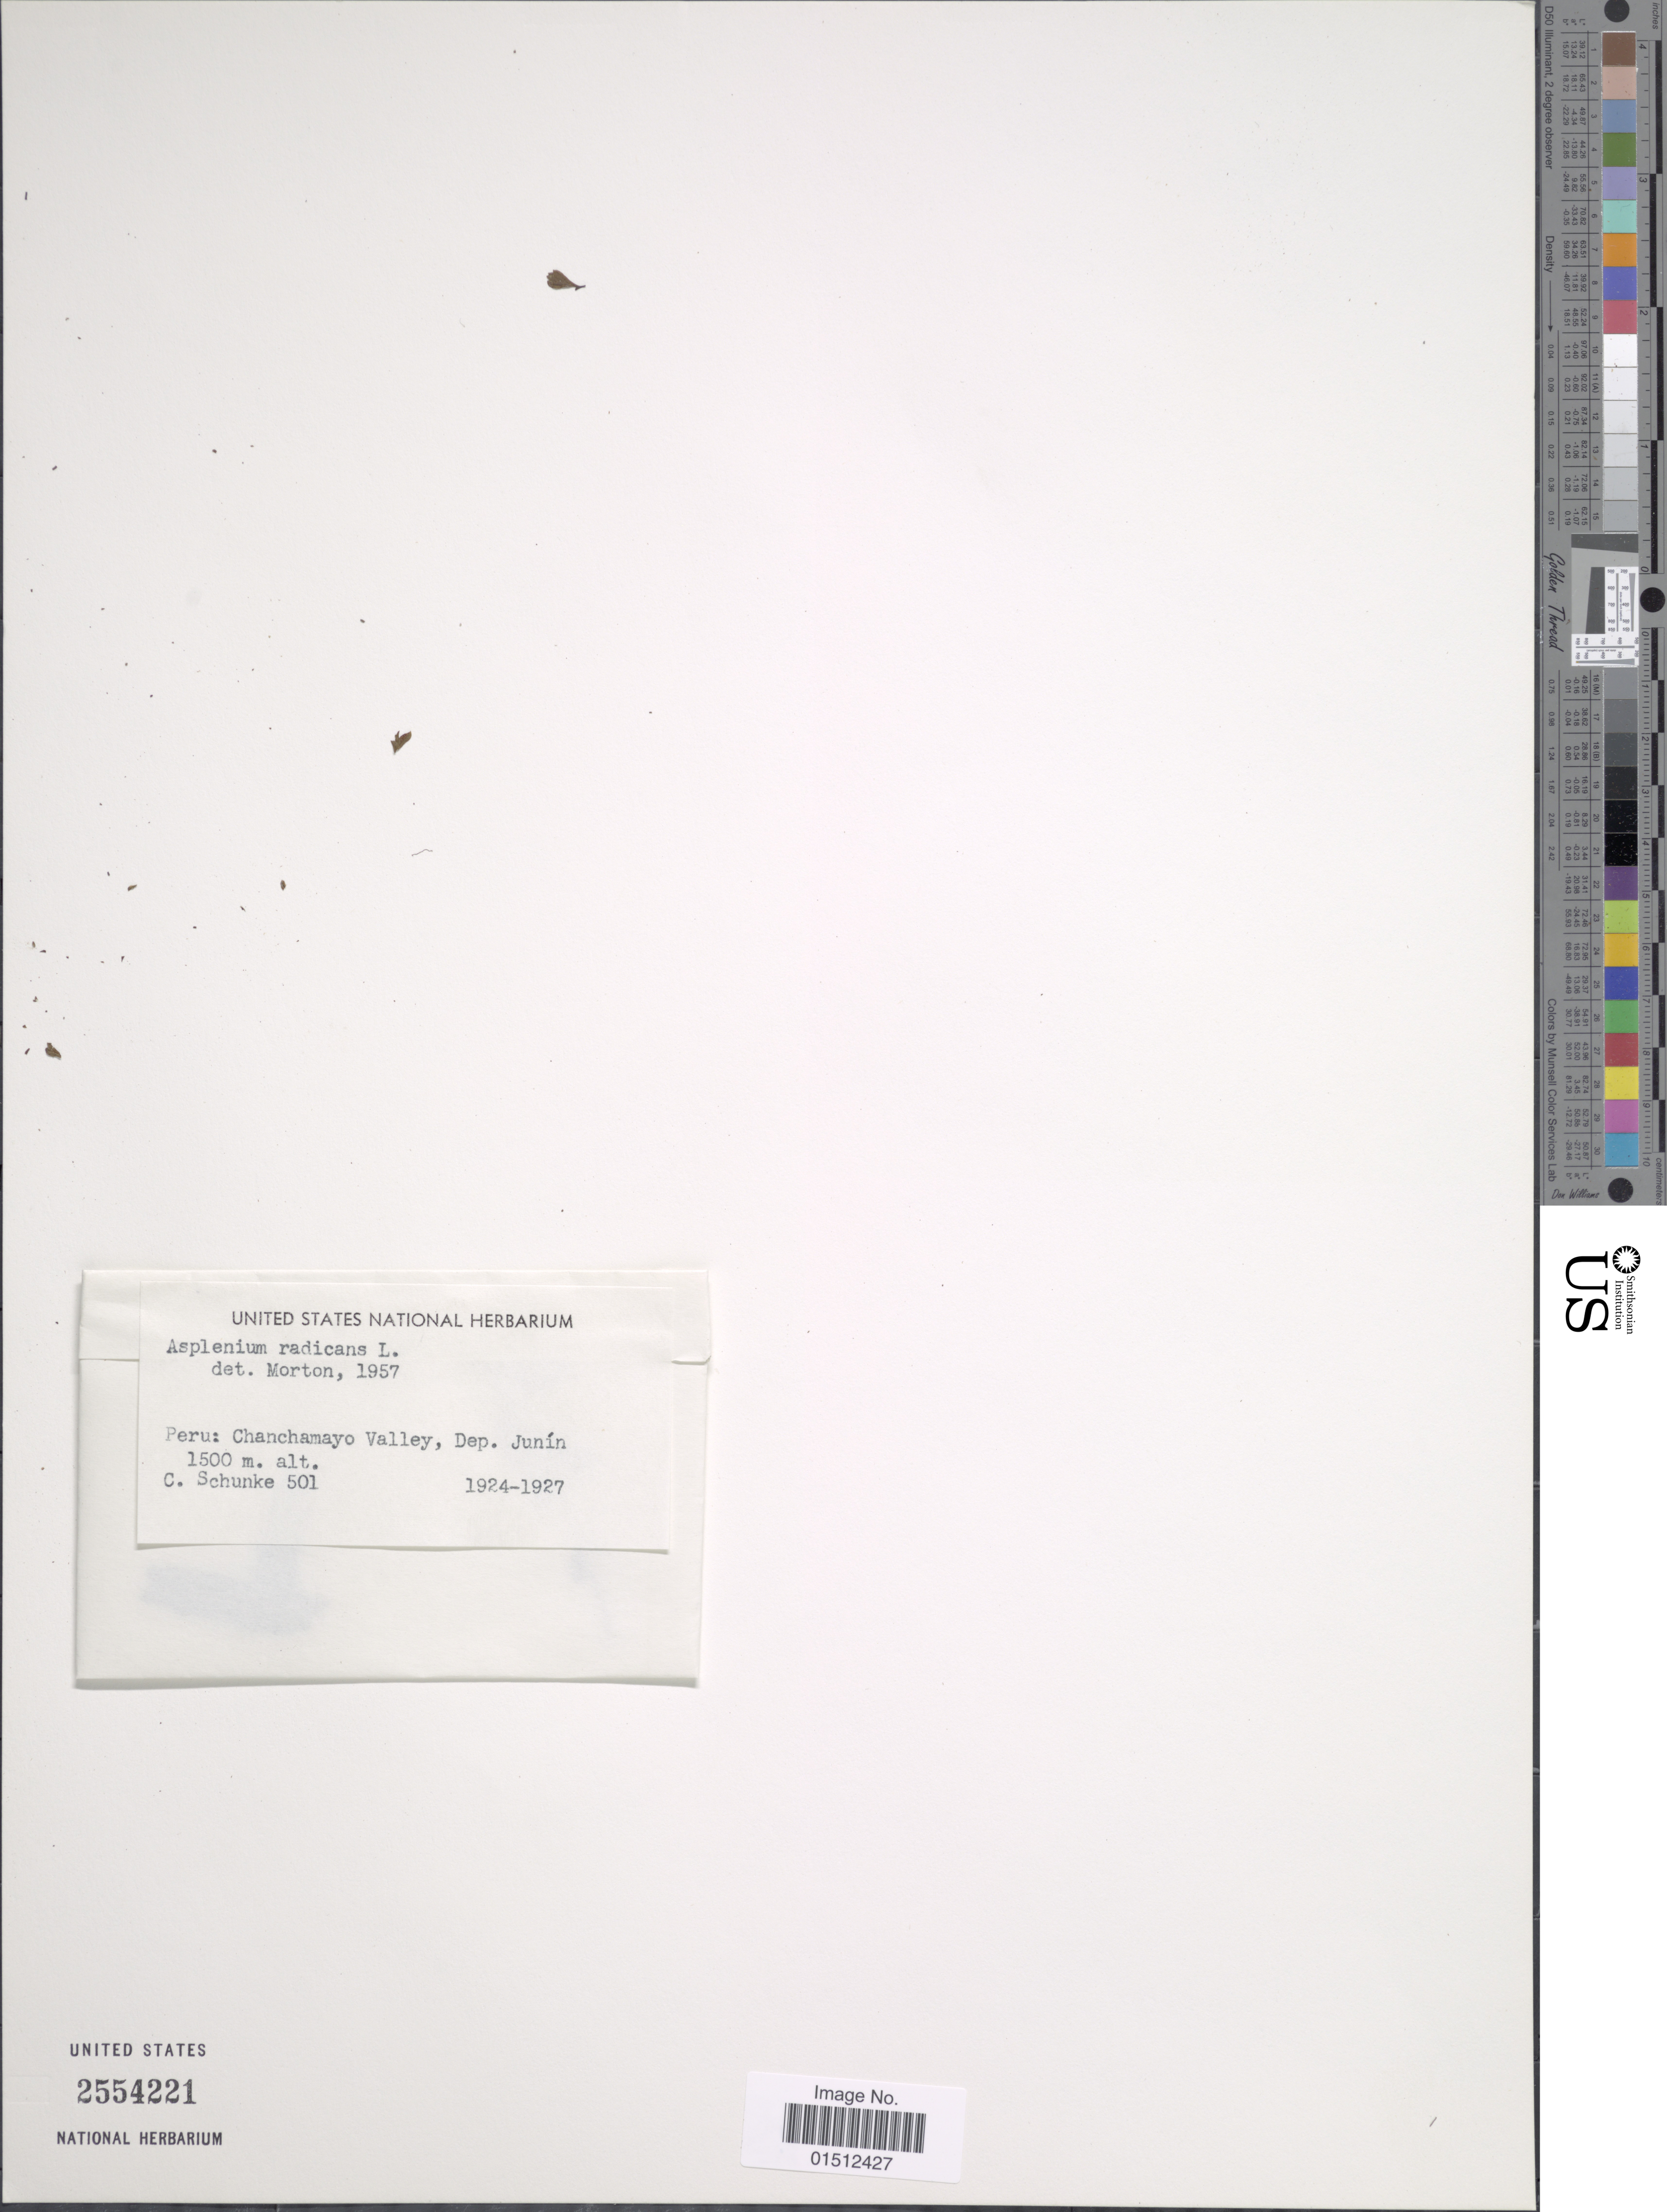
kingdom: Plantae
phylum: Tracheophyta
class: Polypodiopsida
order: Polypodiales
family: Aspleniaceae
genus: Asplenium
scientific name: Asplenium radicans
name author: L.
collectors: C. Schunke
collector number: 501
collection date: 1924/1927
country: Peru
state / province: Junín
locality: Peru: Chanchamayo Valley, Dep. Junin.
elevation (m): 1500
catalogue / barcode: US 2554221